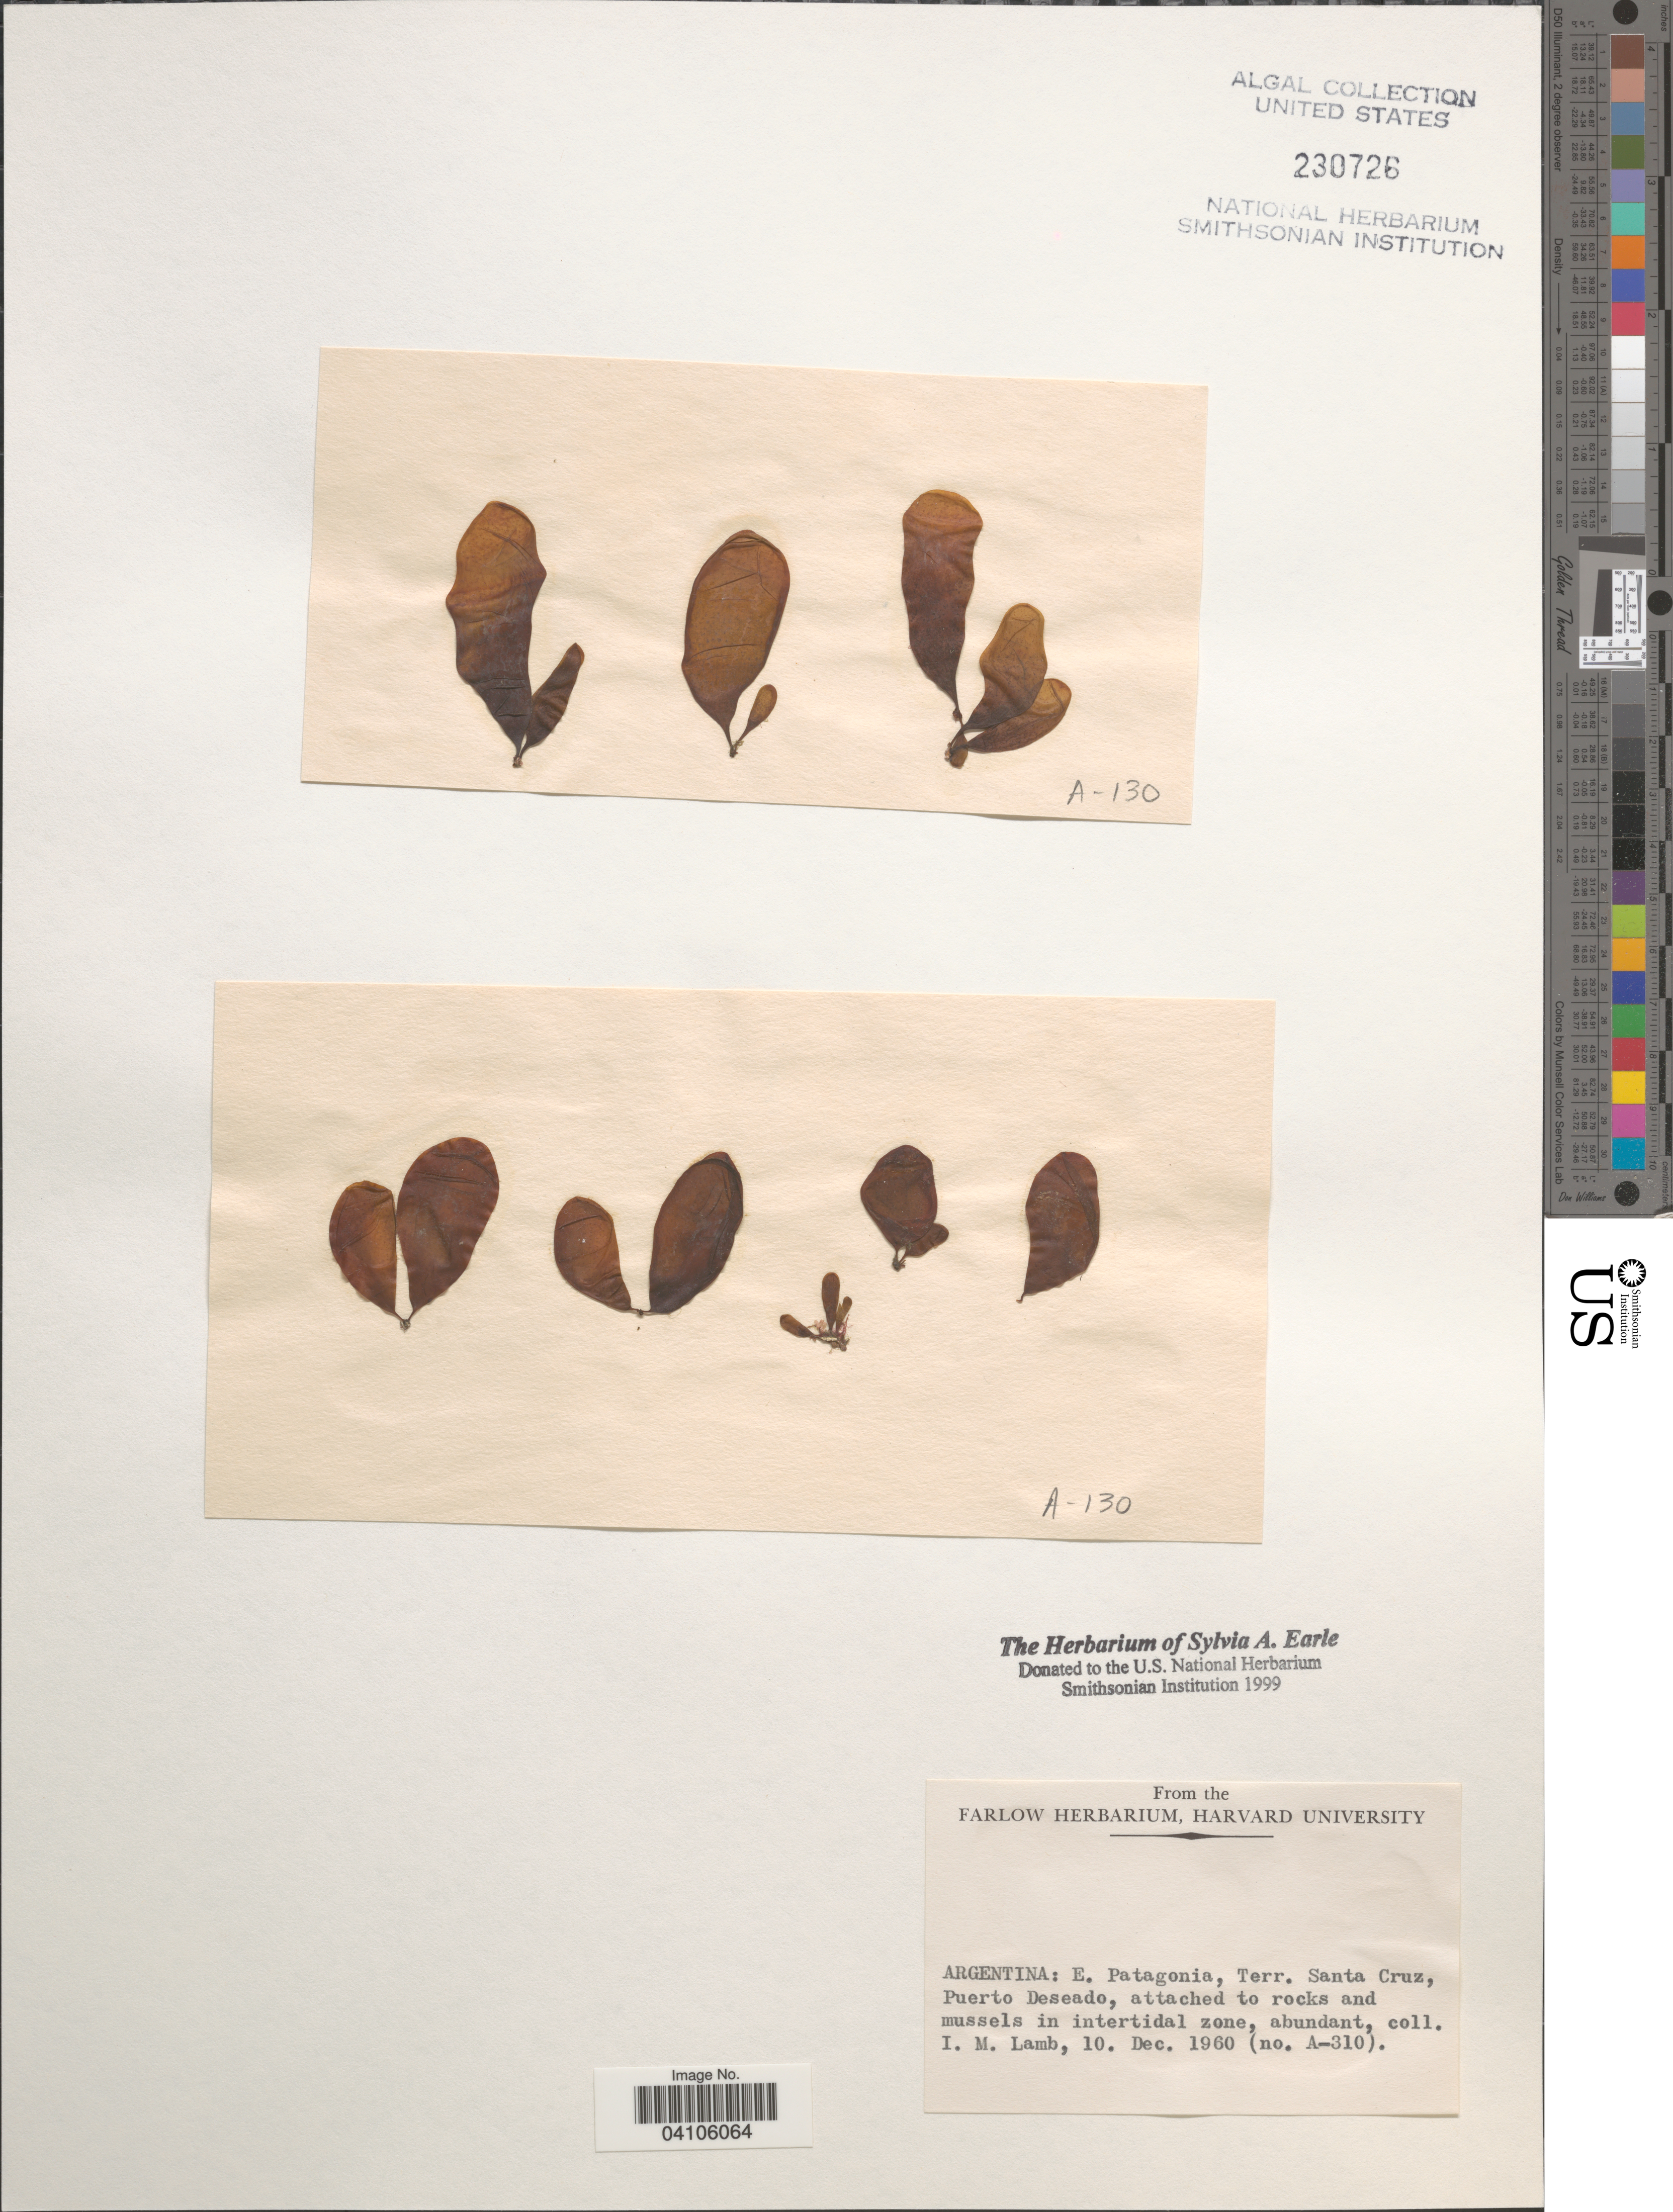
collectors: I. M. Lamb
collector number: A-310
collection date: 1960-12-10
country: Argentina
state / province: Santa Cruz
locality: E. Patagonia, Terr. Santa Cruz, Puerto Deseado.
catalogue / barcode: US 230726